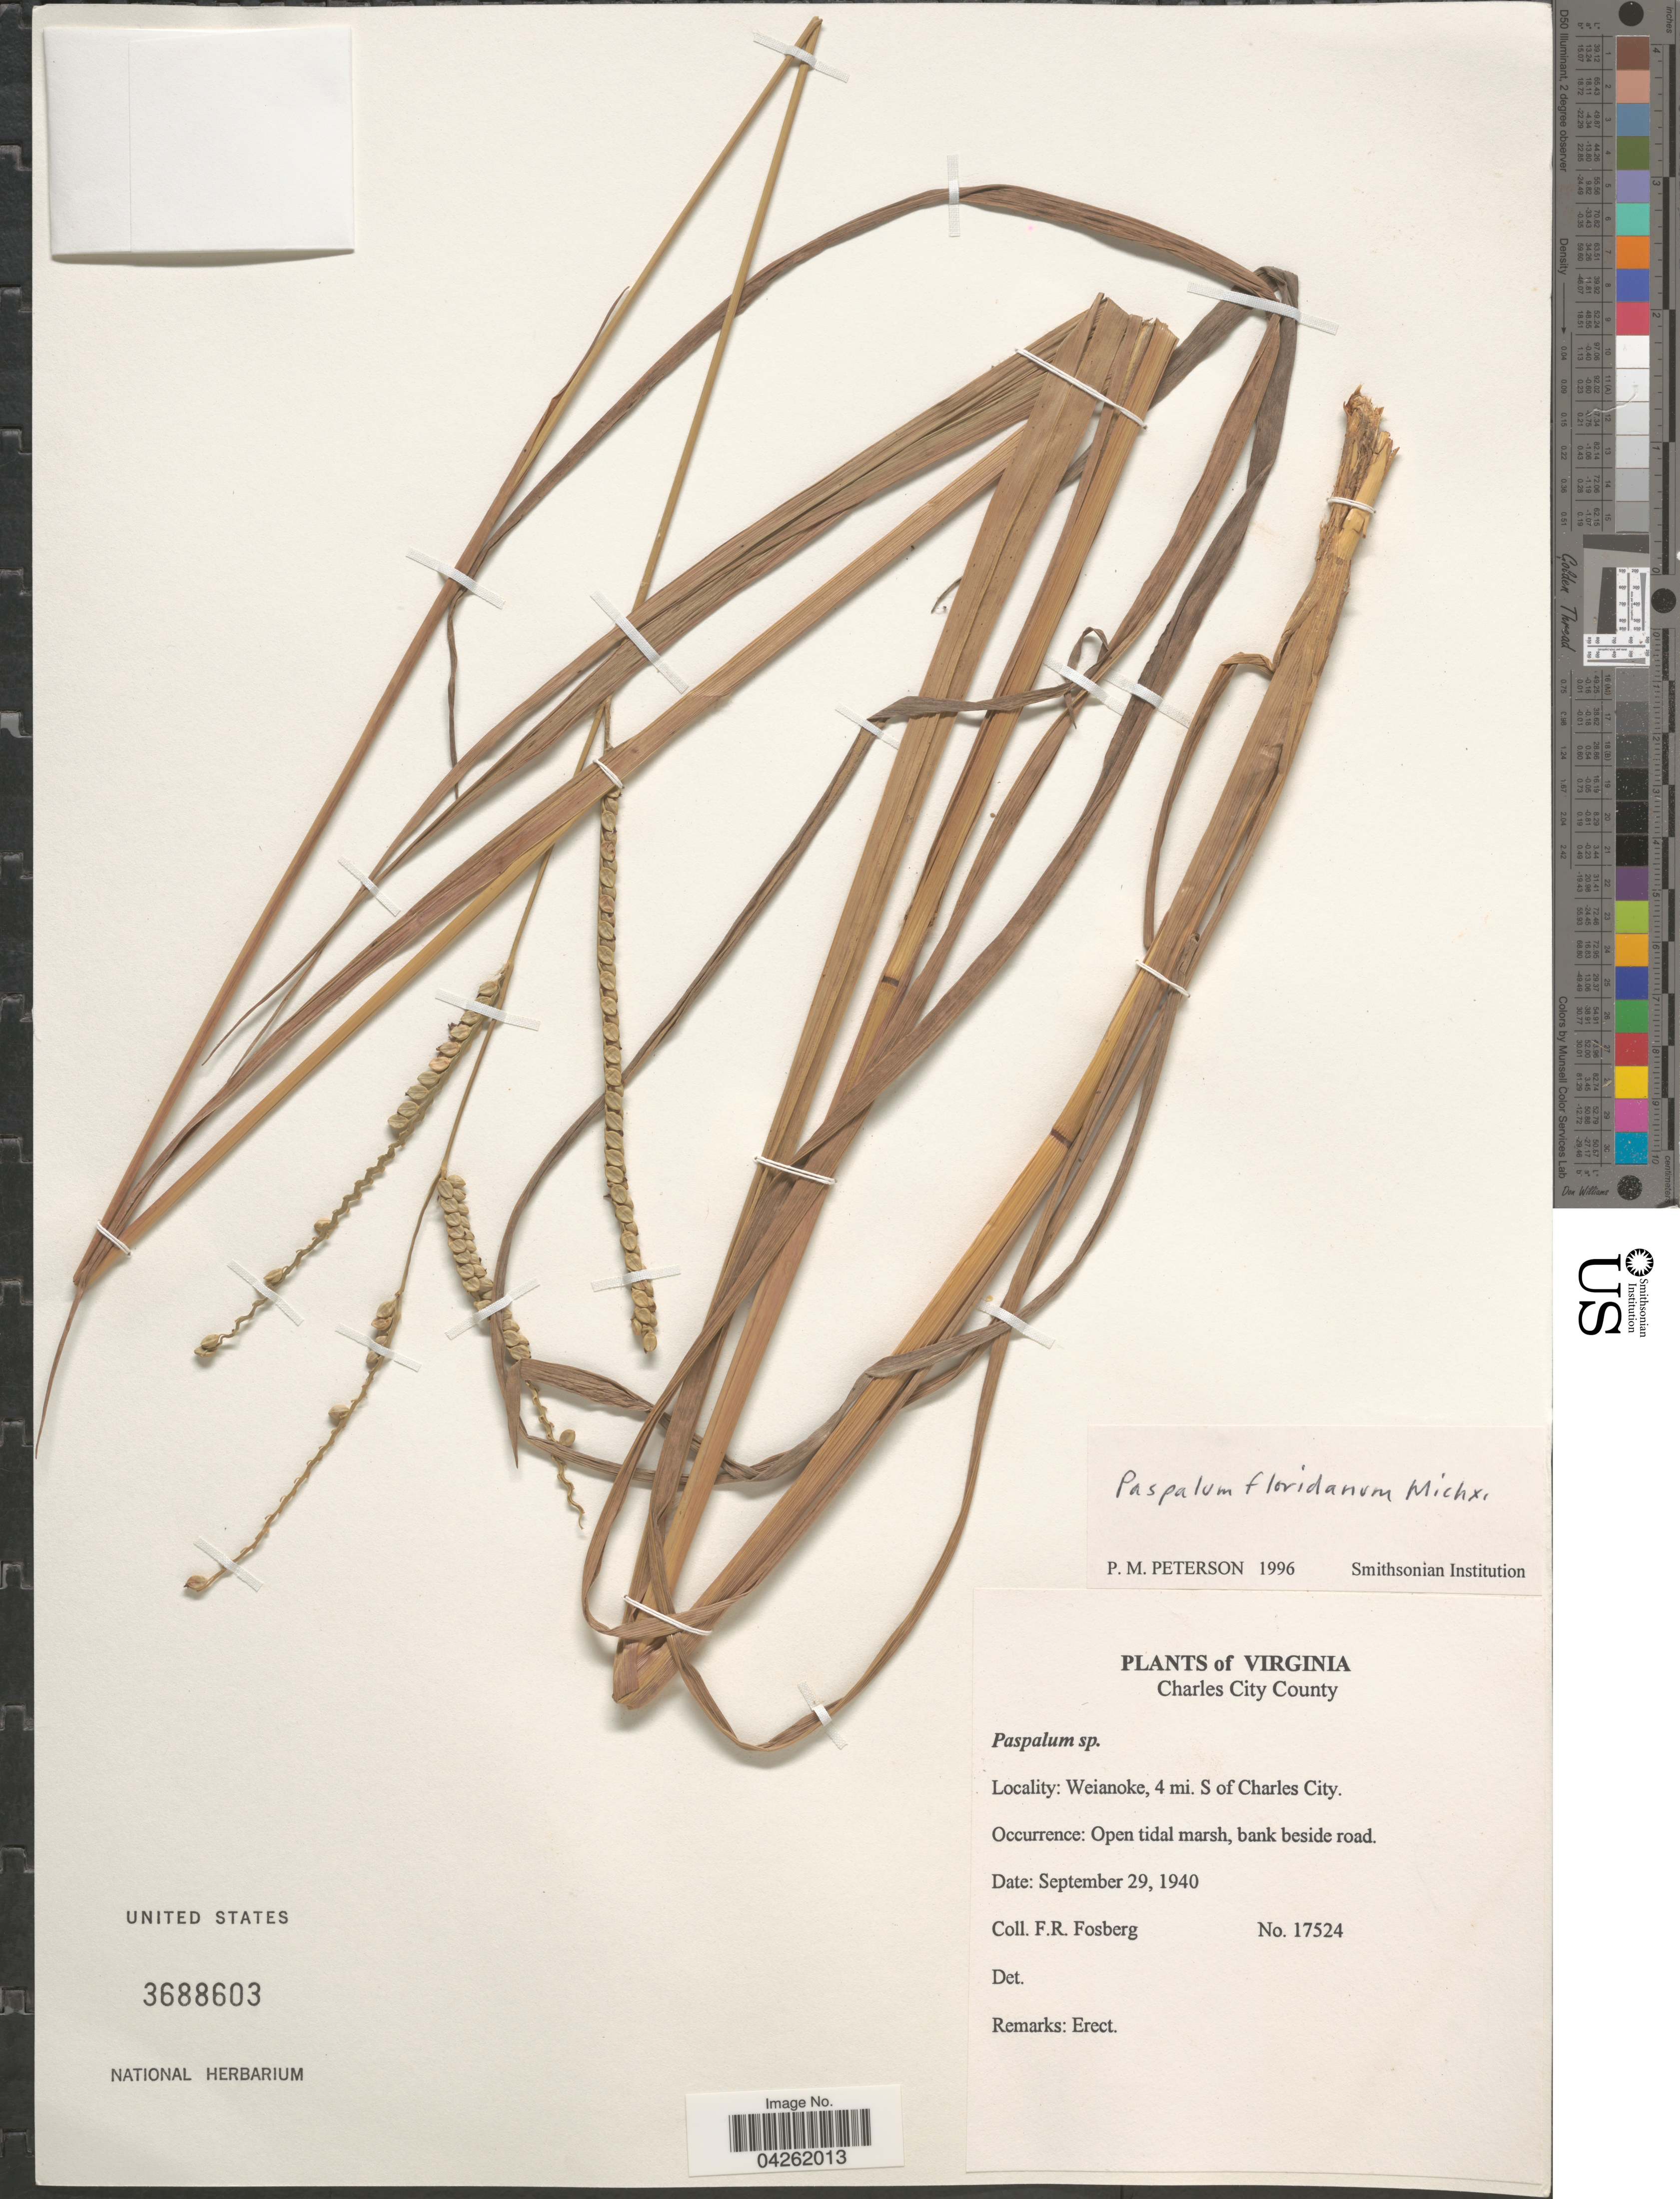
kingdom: Plantae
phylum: Tracheophyta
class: Liliopsida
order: Poales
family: Poaceae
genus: Paspalum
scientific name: Paspalum floridanum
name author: Michx.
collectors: F. R. Fosberg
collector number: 17524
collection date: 1940-09-29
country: United States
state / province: Virginia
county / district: Charles City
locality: Charles City County. Weianoke, 4 mi. S of Charles City.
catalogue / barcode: US 3688603